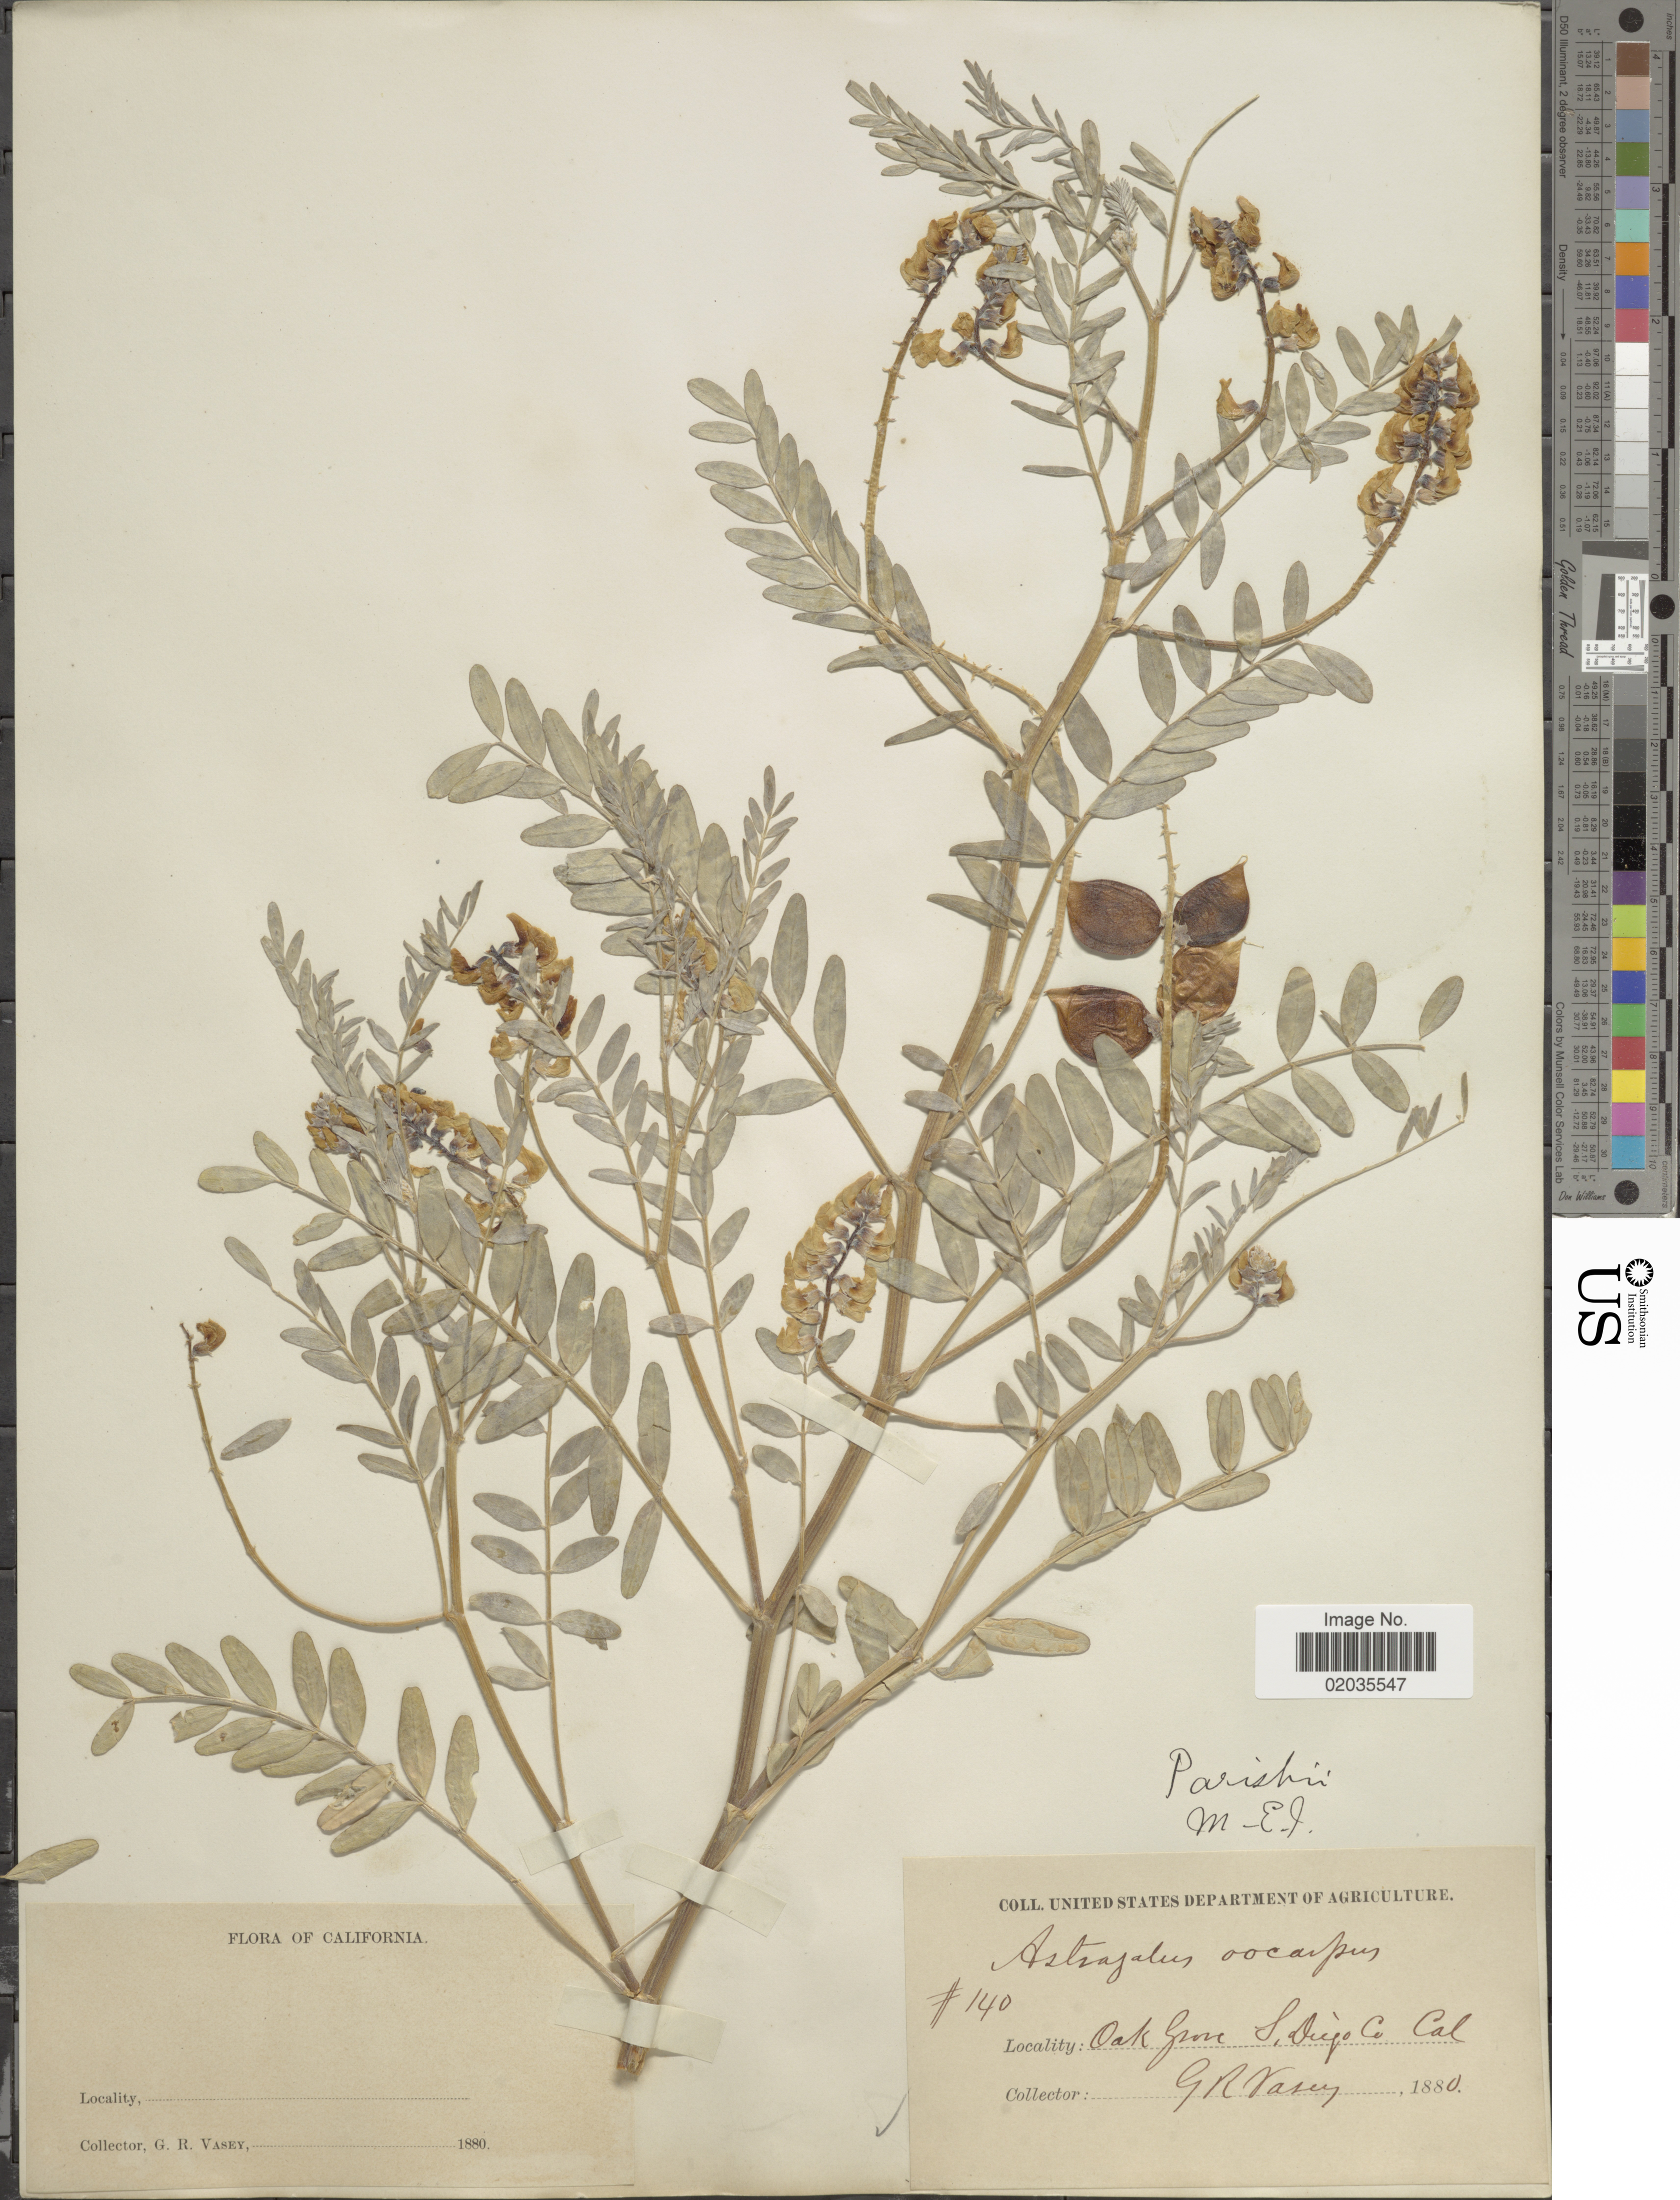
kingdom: Plantae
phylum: Tracheophyta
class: Magnoliopsida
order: Fabales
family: Fabaceae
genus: Astragalus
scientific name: Astragalus vallicola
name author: Gontsch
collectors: G. R. Vasey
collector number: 140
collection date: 1880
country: United States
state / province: California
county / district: San Diego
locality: Oak Grove, S. Diego Co.